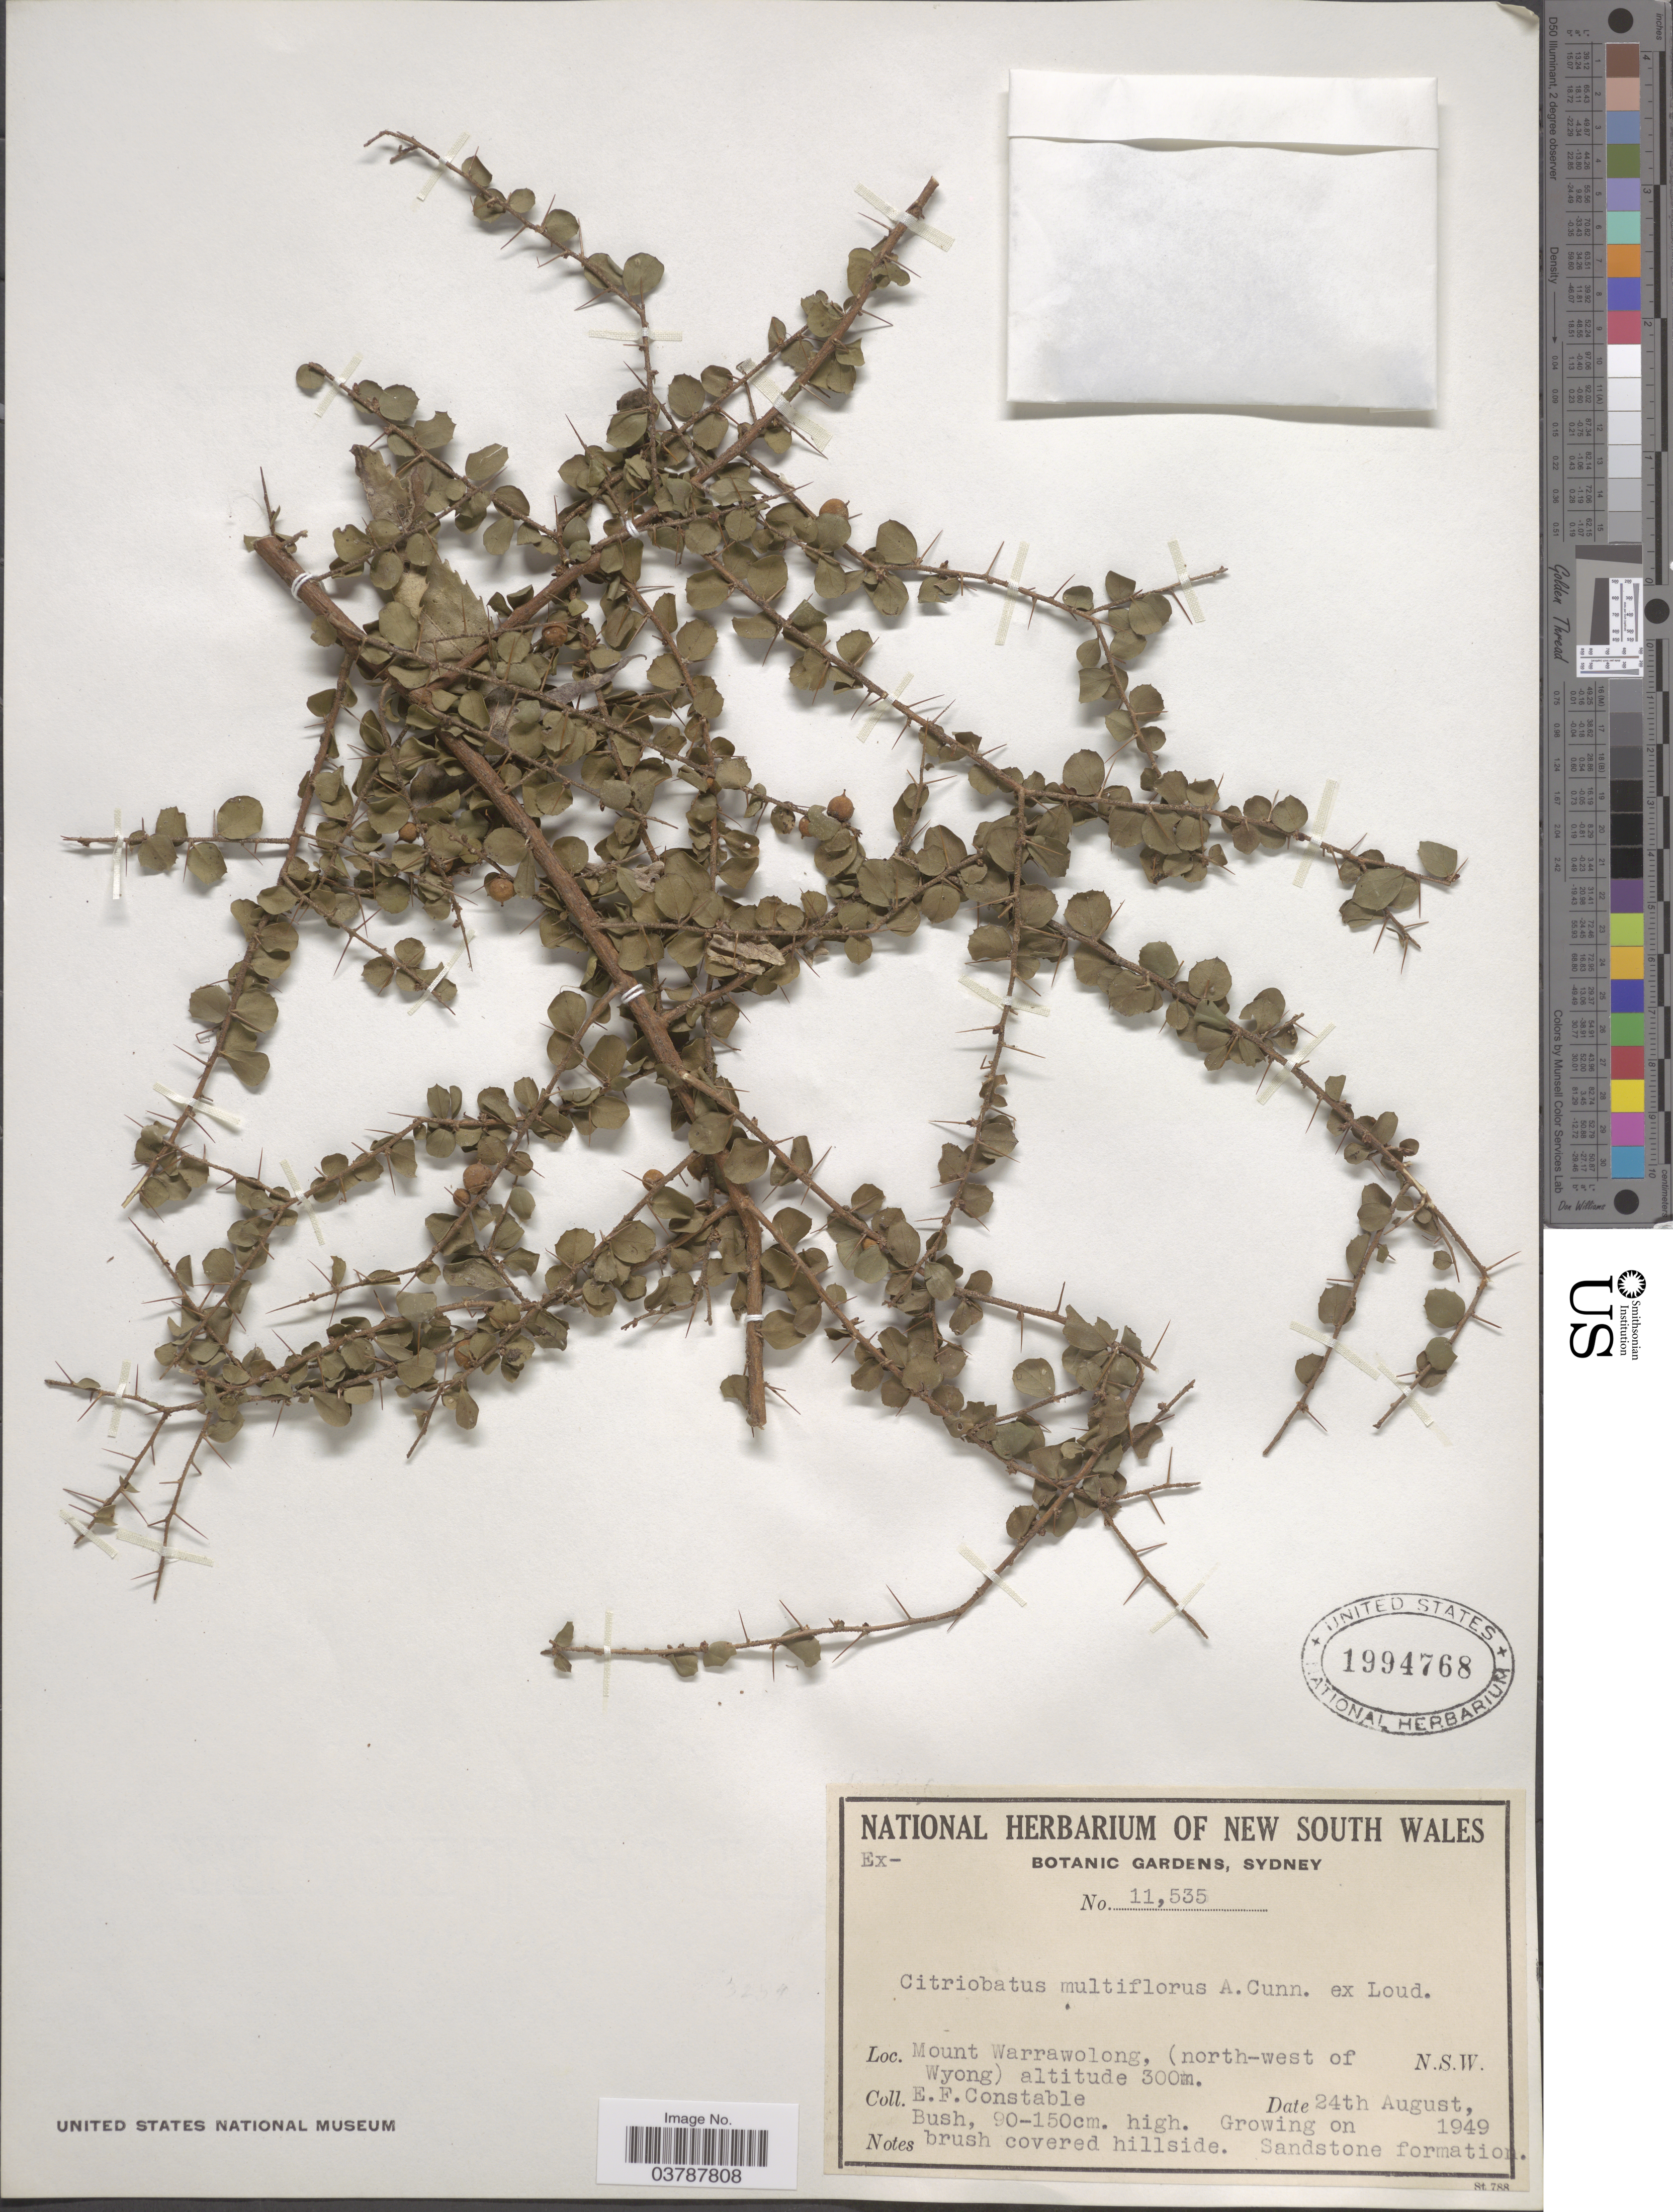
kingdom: Plantae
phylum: Tracheophyta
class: Magnoliopsida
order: Apiales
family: Pittosporaceae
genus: Pittosporum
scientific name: Pittosporum multiflorum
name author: (A. Cunn. ex Benth.) L.W. Cayzer et al.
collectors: E. F. Constable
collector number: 11535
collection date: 1949-08-24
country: Australia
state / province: New South Wales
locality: Mount Warrawolong, (north-west of Wyong).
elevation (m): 300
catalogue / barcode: US 1994768